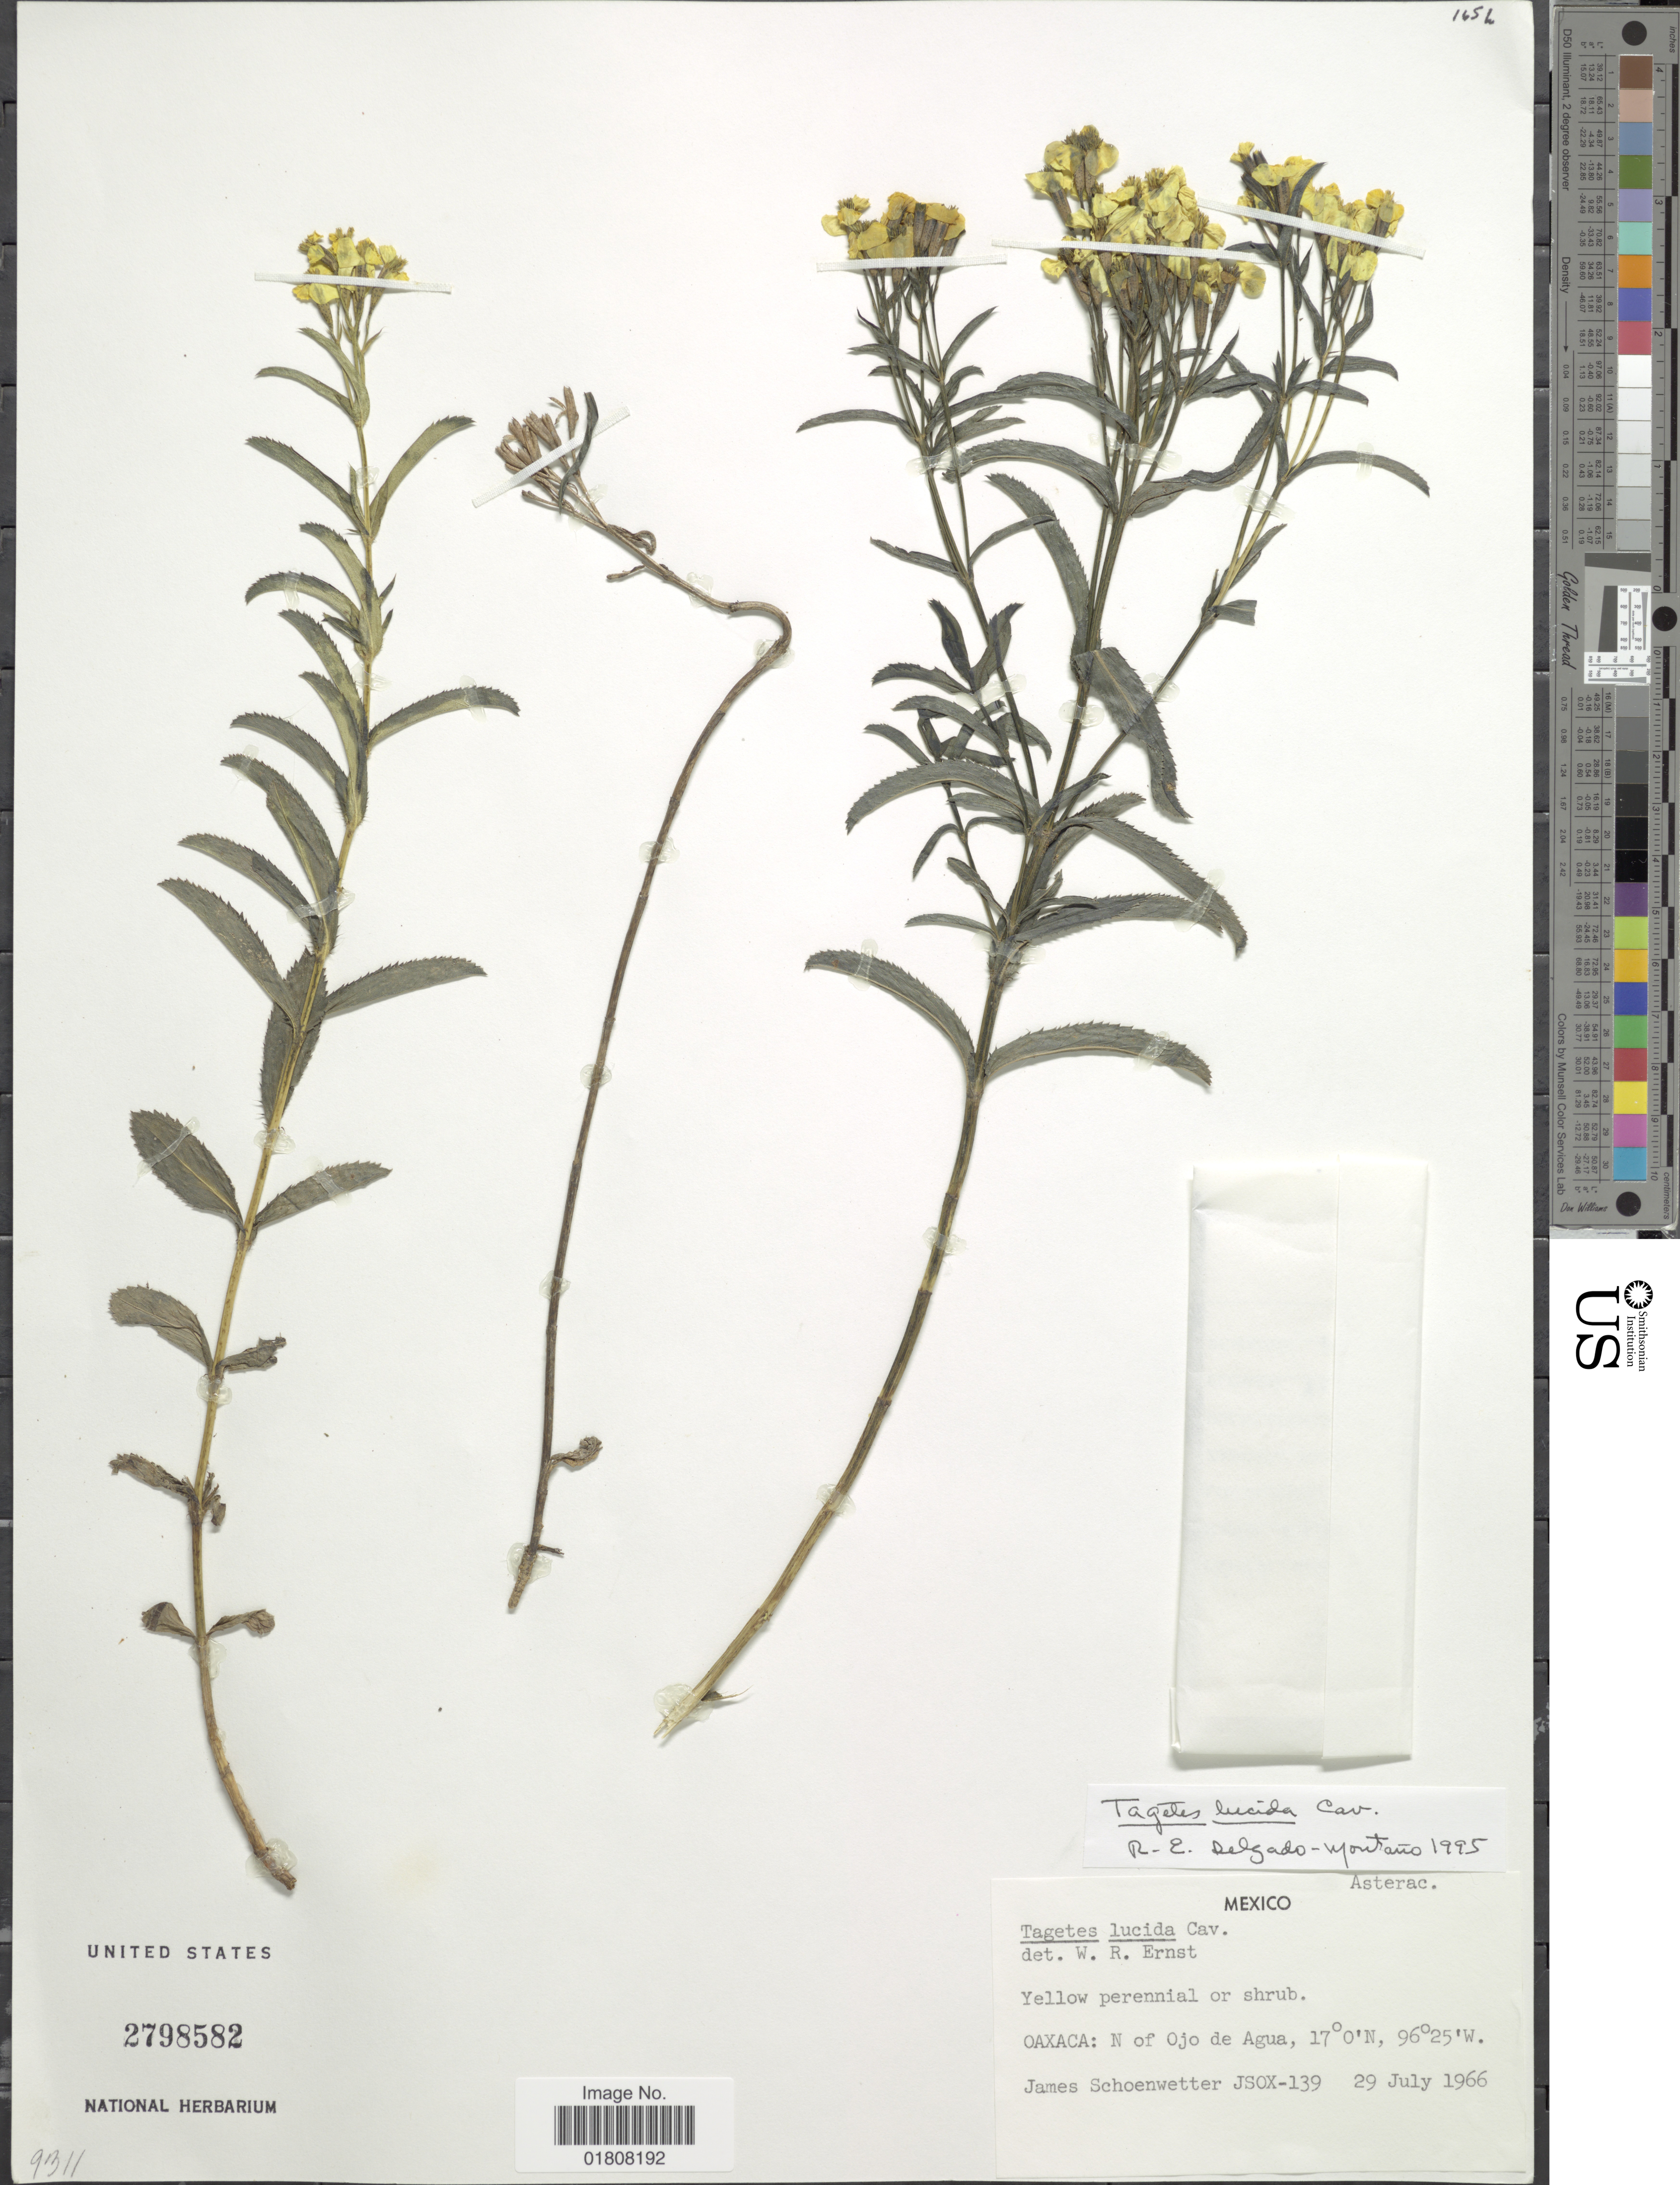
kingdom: Plantae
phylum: Tracheophyta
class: Magnoliopsida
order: Asterales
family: Asteraceae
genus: Tagetes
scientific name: Tagetes lucida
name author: Cav.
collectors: J. Schoenwetter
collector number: JSOX-139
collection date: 1966-07-29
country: Mexico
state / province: Oaxaca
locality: N of Ojo de Agua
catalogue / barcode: US 2798582